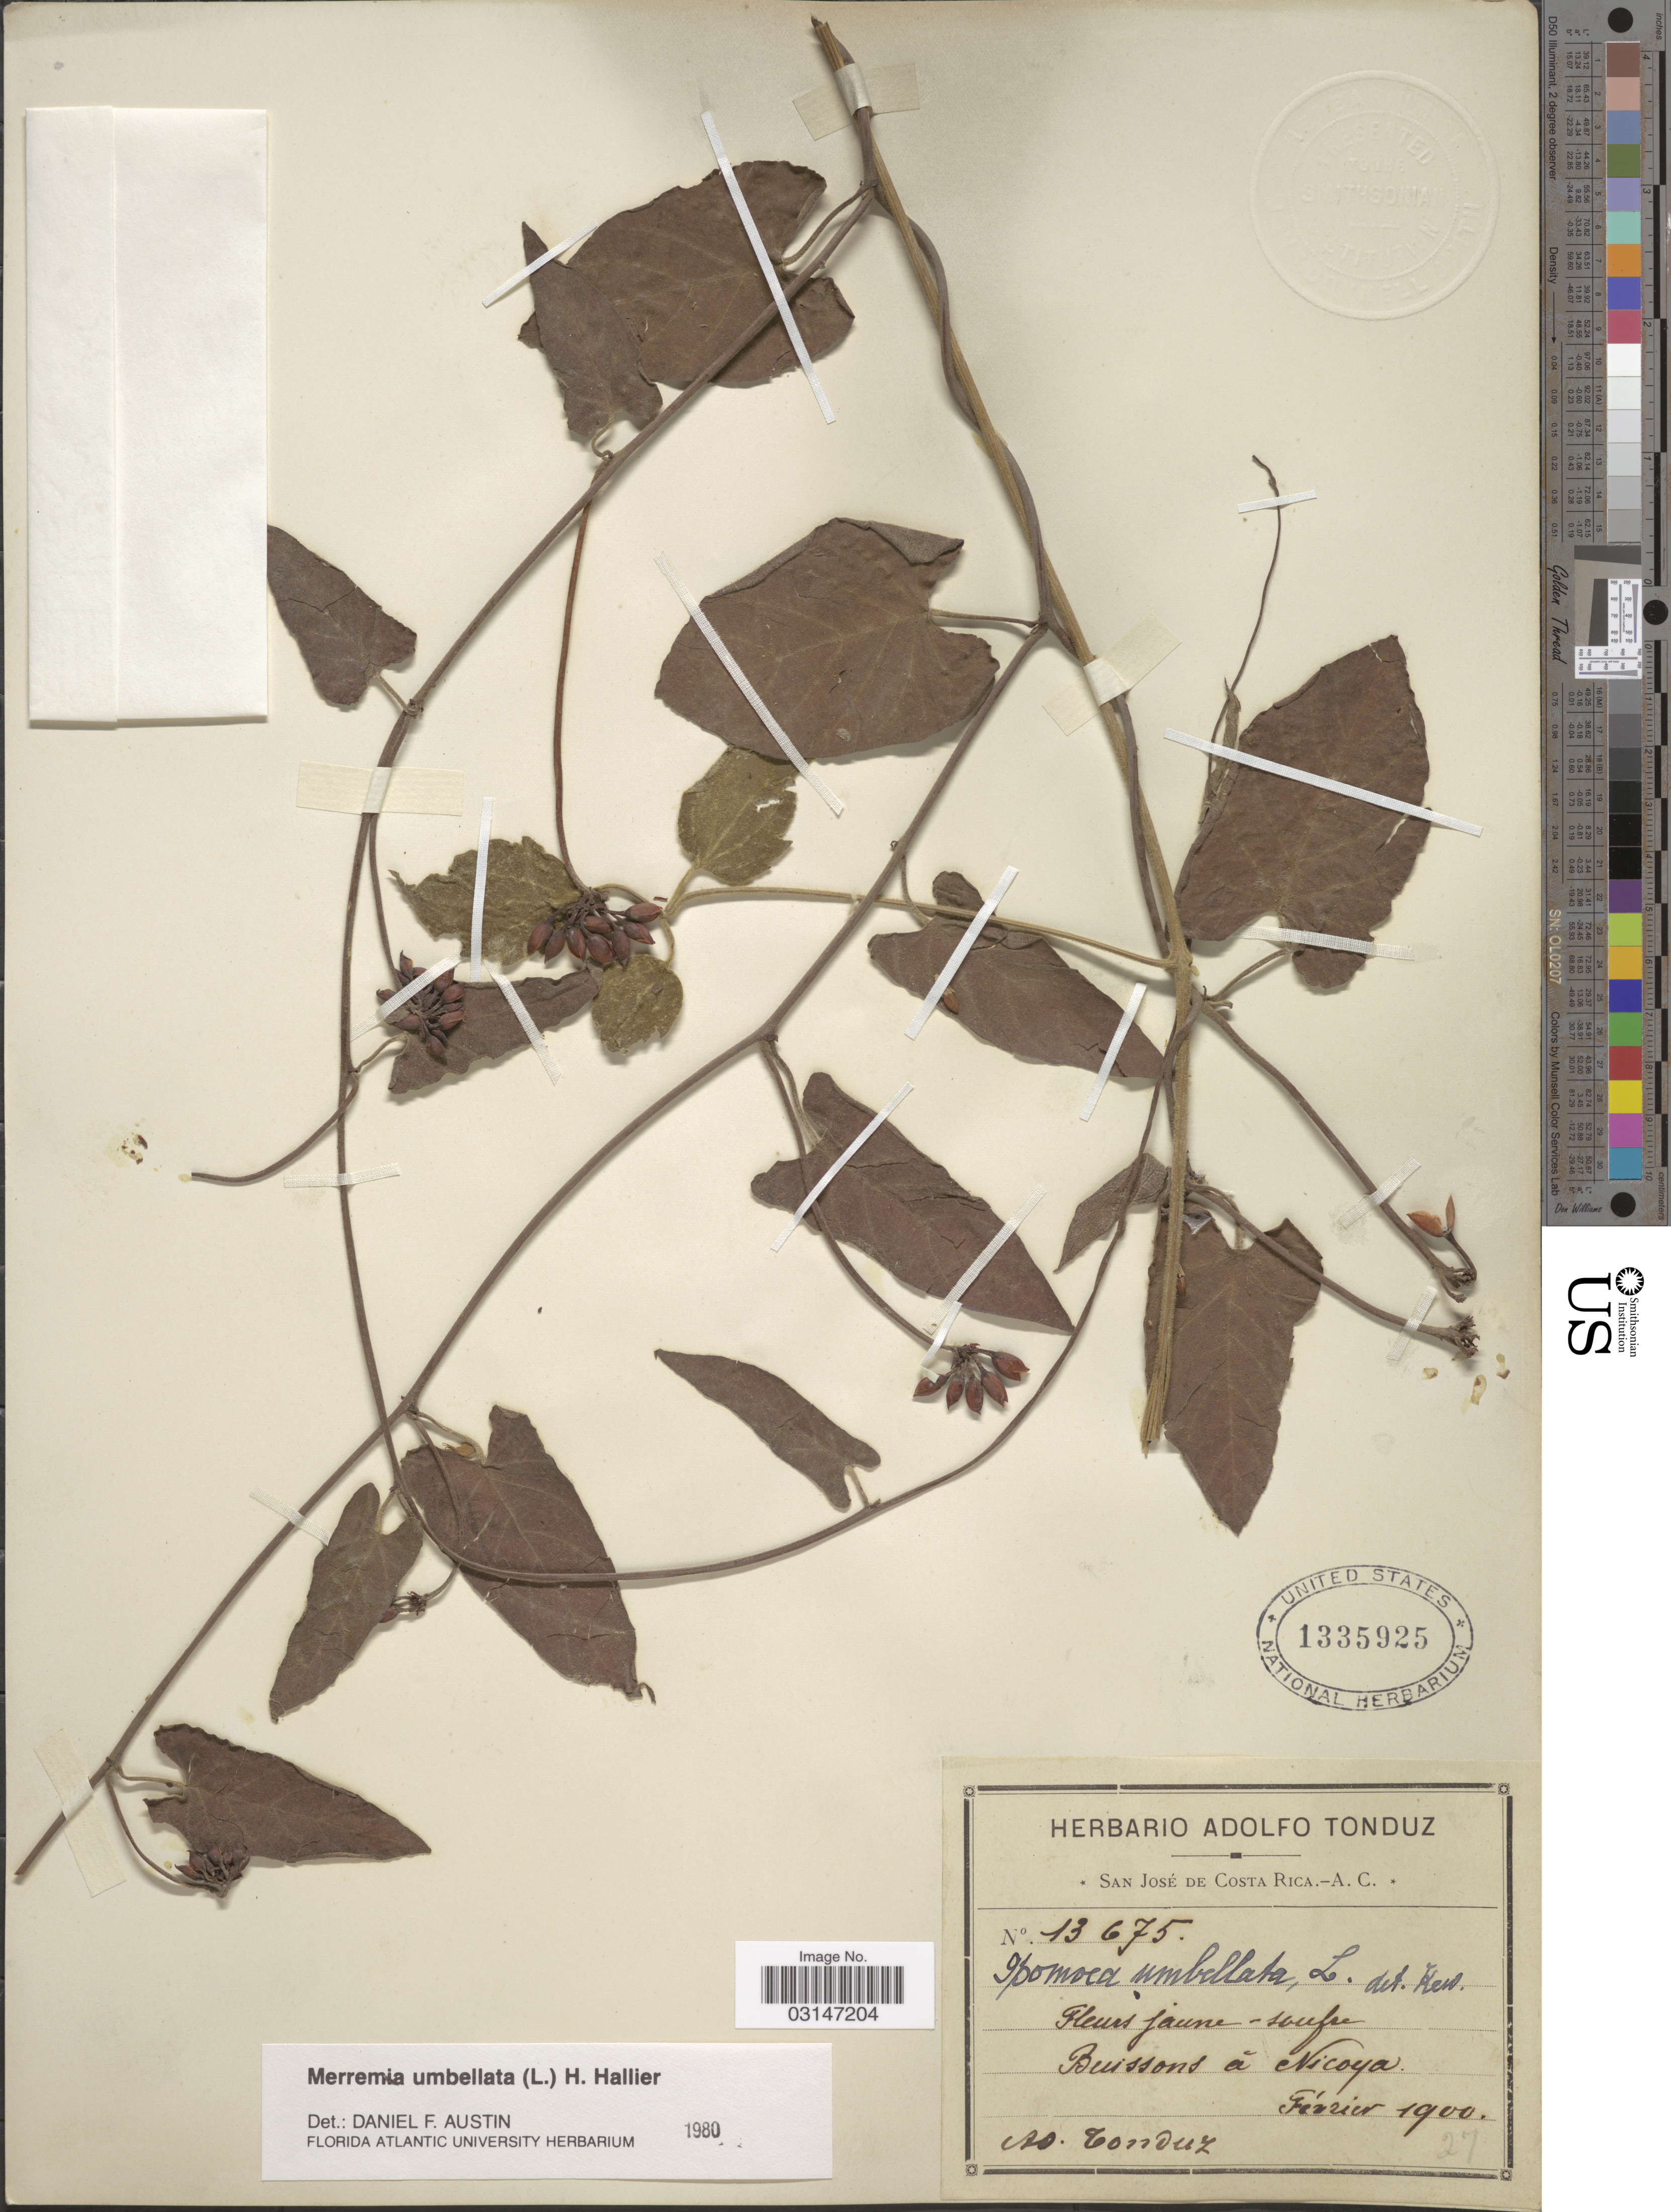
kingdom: Plantae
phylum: Tracheophyta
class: Magnoliopsida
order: Solanales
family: Convolvulaceae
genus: Camonea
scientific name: Camonea umbellata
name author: (L.) A. R. Simões & Staples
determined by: Strong, Mark T., (BOT), Smithsonian Institution - National Museum of Natural History (UNITED STATES)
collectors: A. Tonduz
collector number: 13675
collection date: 1900-02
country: Costa Rica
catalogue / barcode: US 1335925